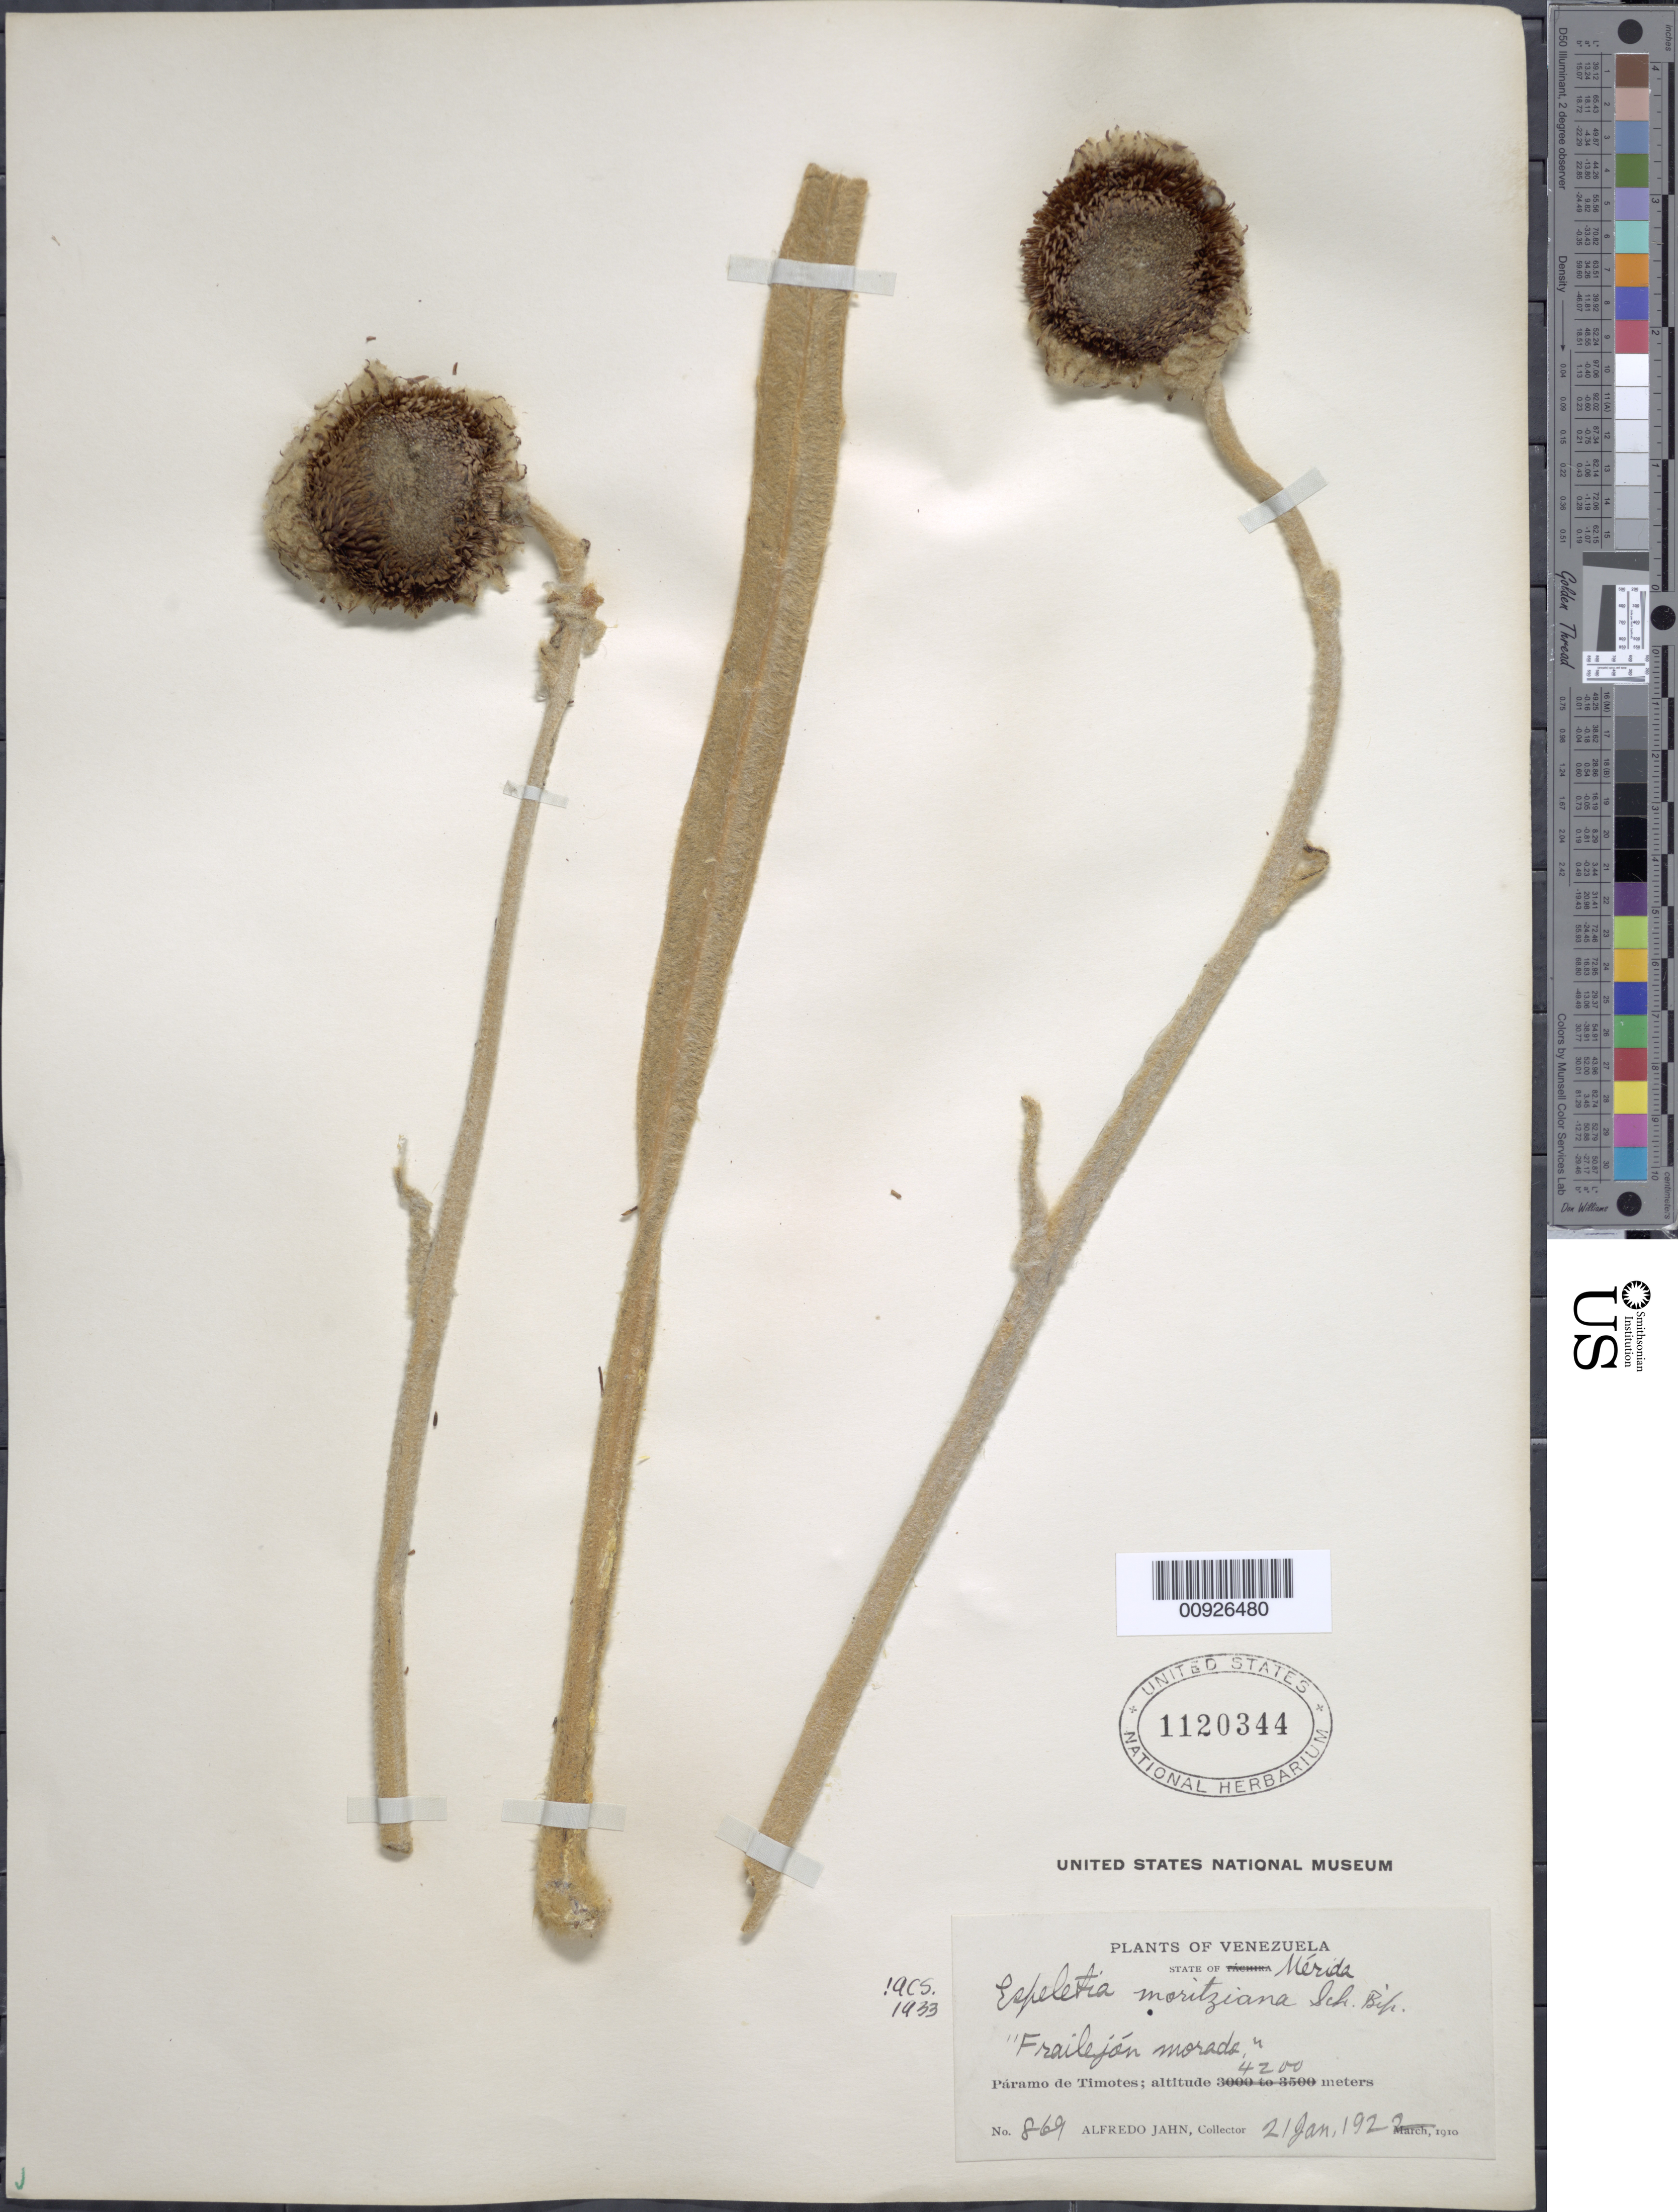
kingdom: Plantae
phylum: Tracheophyta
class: Magnoliopsida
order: Asterales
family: Asteraceae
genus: Coespeletia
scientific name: Coespeletia moritziana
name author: (Sch. Bip. ex Wedd.) Cuatrec.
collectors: A. Jahn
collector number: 869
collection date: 1922-01-21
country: Venezuela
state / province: Mérida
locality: Páramo de Timotes.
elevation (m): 4200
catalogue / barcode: US 1120344